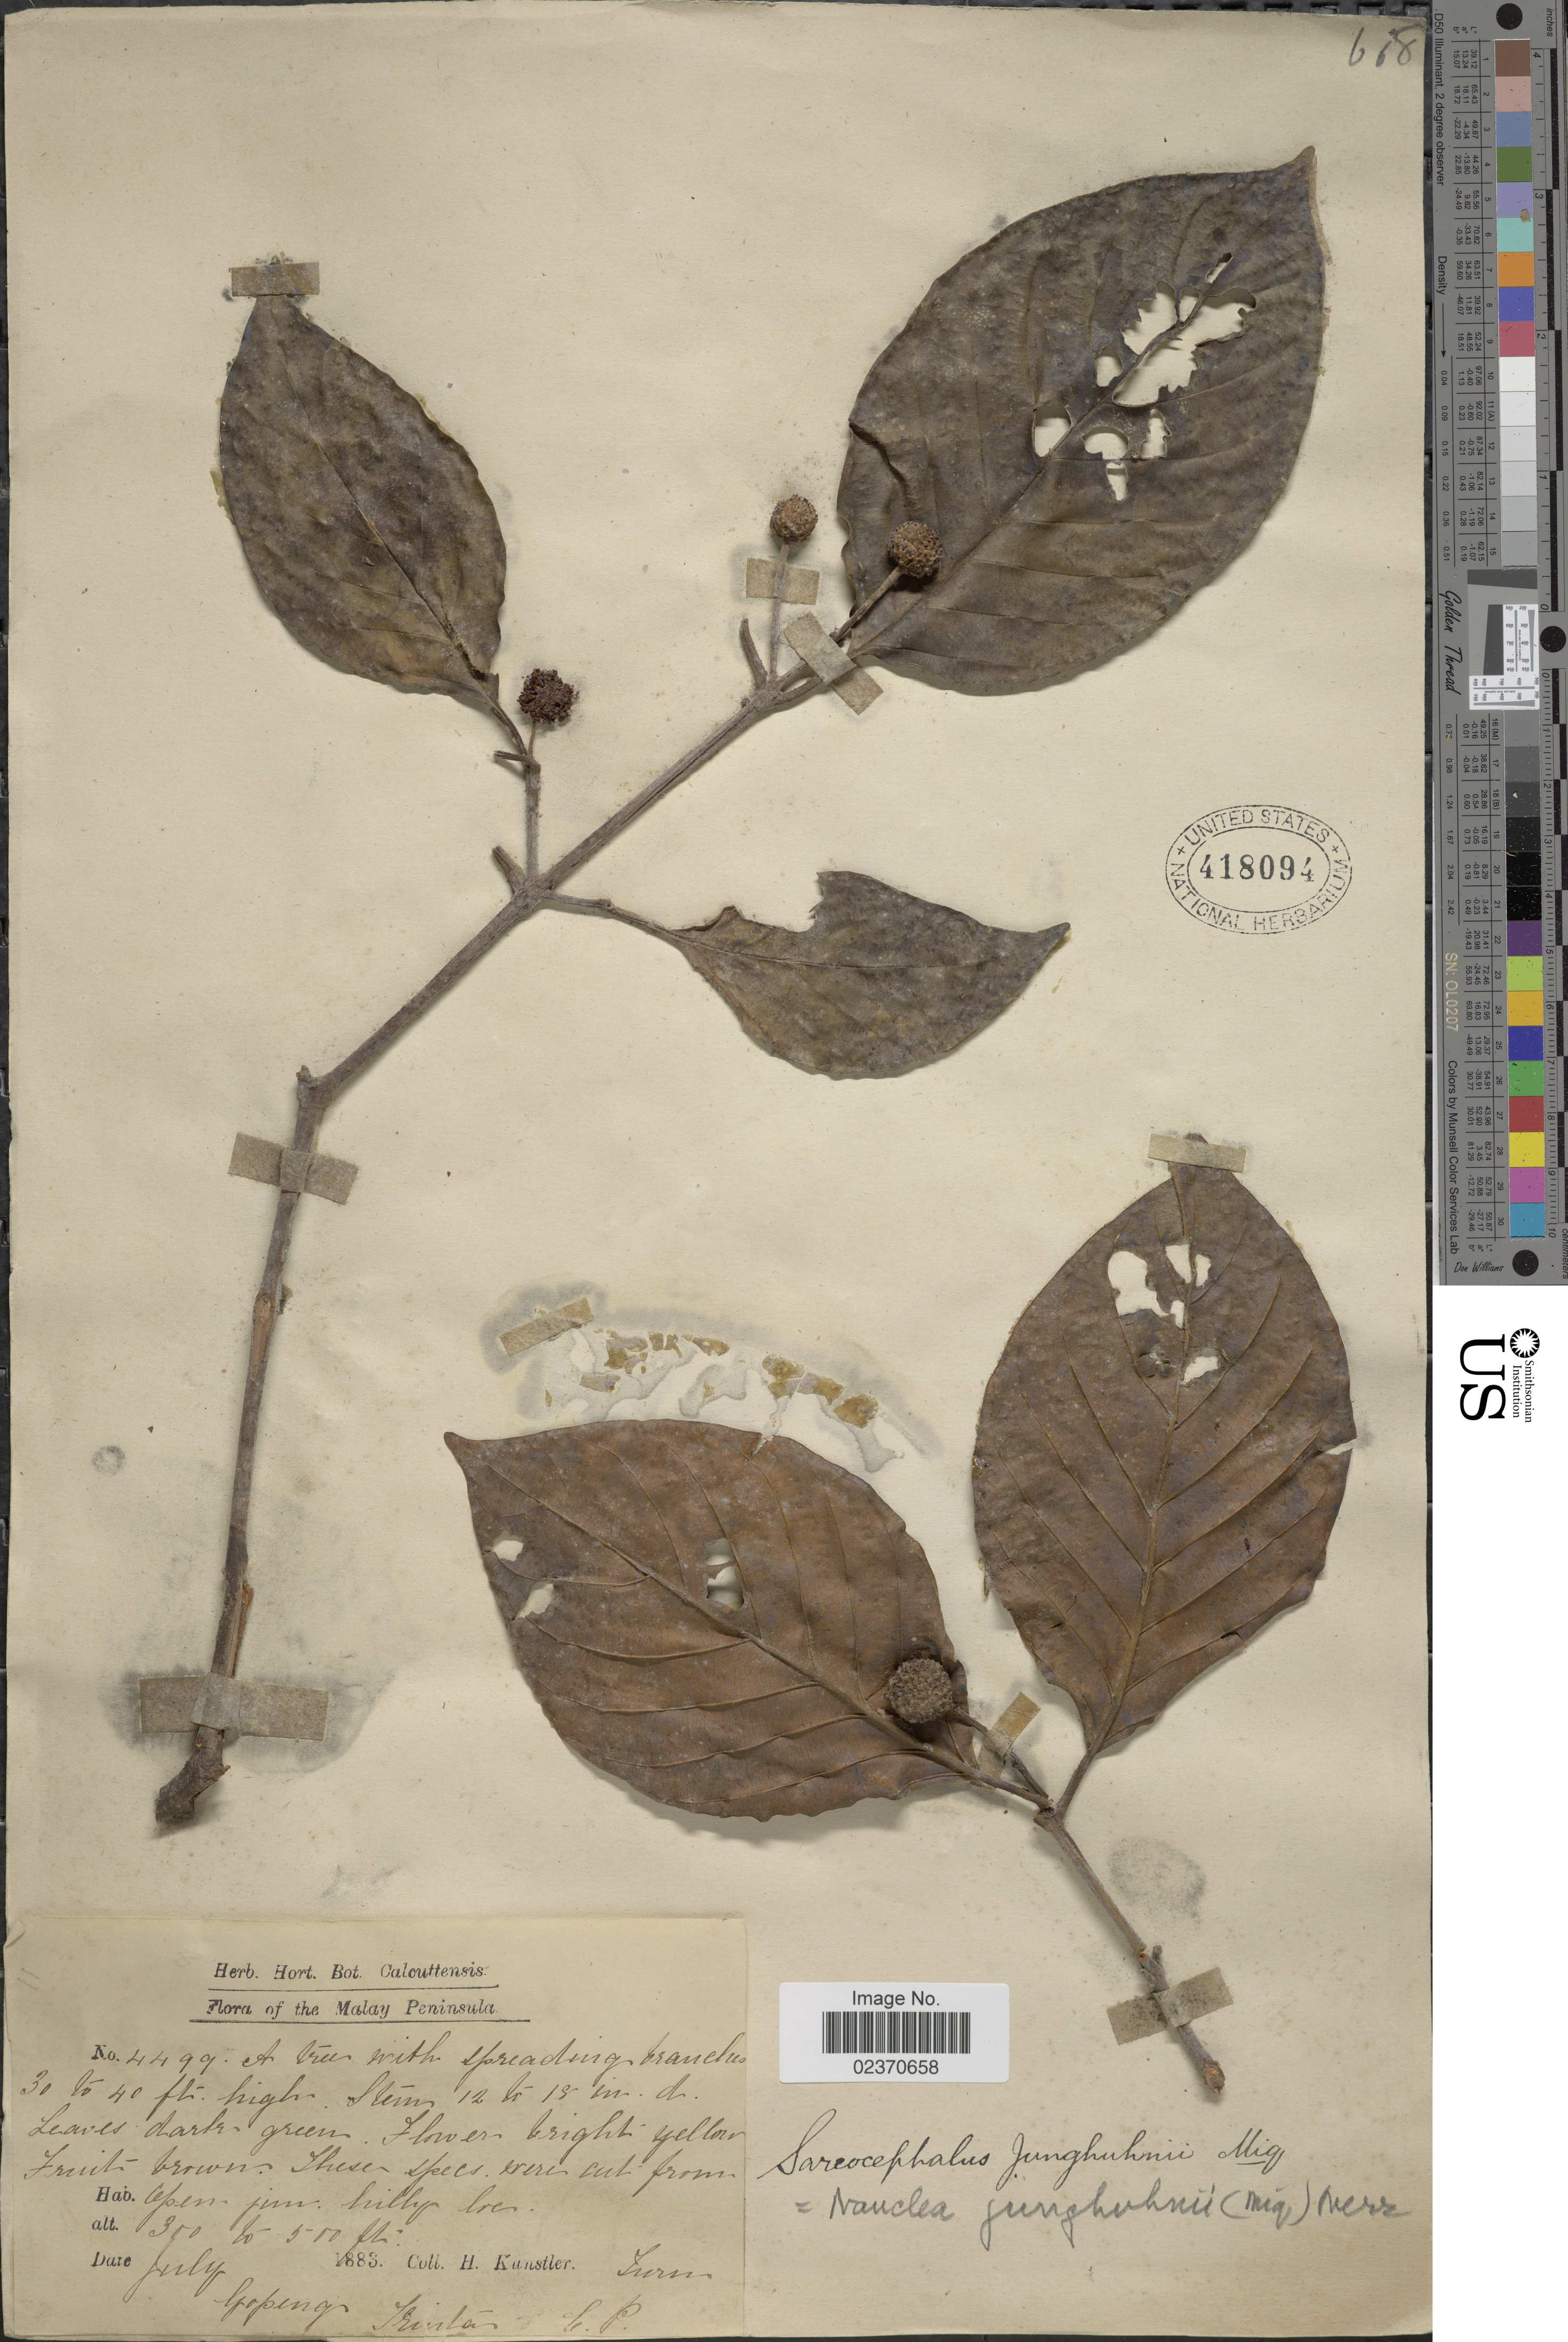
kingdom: Plantae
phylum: Tracheophyta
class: Magnoliopsida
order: Gentianales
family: Rubiaceae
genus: Nauclea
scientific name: Nauclea officinalis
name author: (Pierre ex Pit.) Merr. & Chun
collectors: Dr. King's collector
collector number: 4499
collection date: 1883-07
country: Malaysia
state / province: Perak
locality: Larut, Perak, Malay Peninsula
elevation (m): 91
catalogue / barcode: US 418094